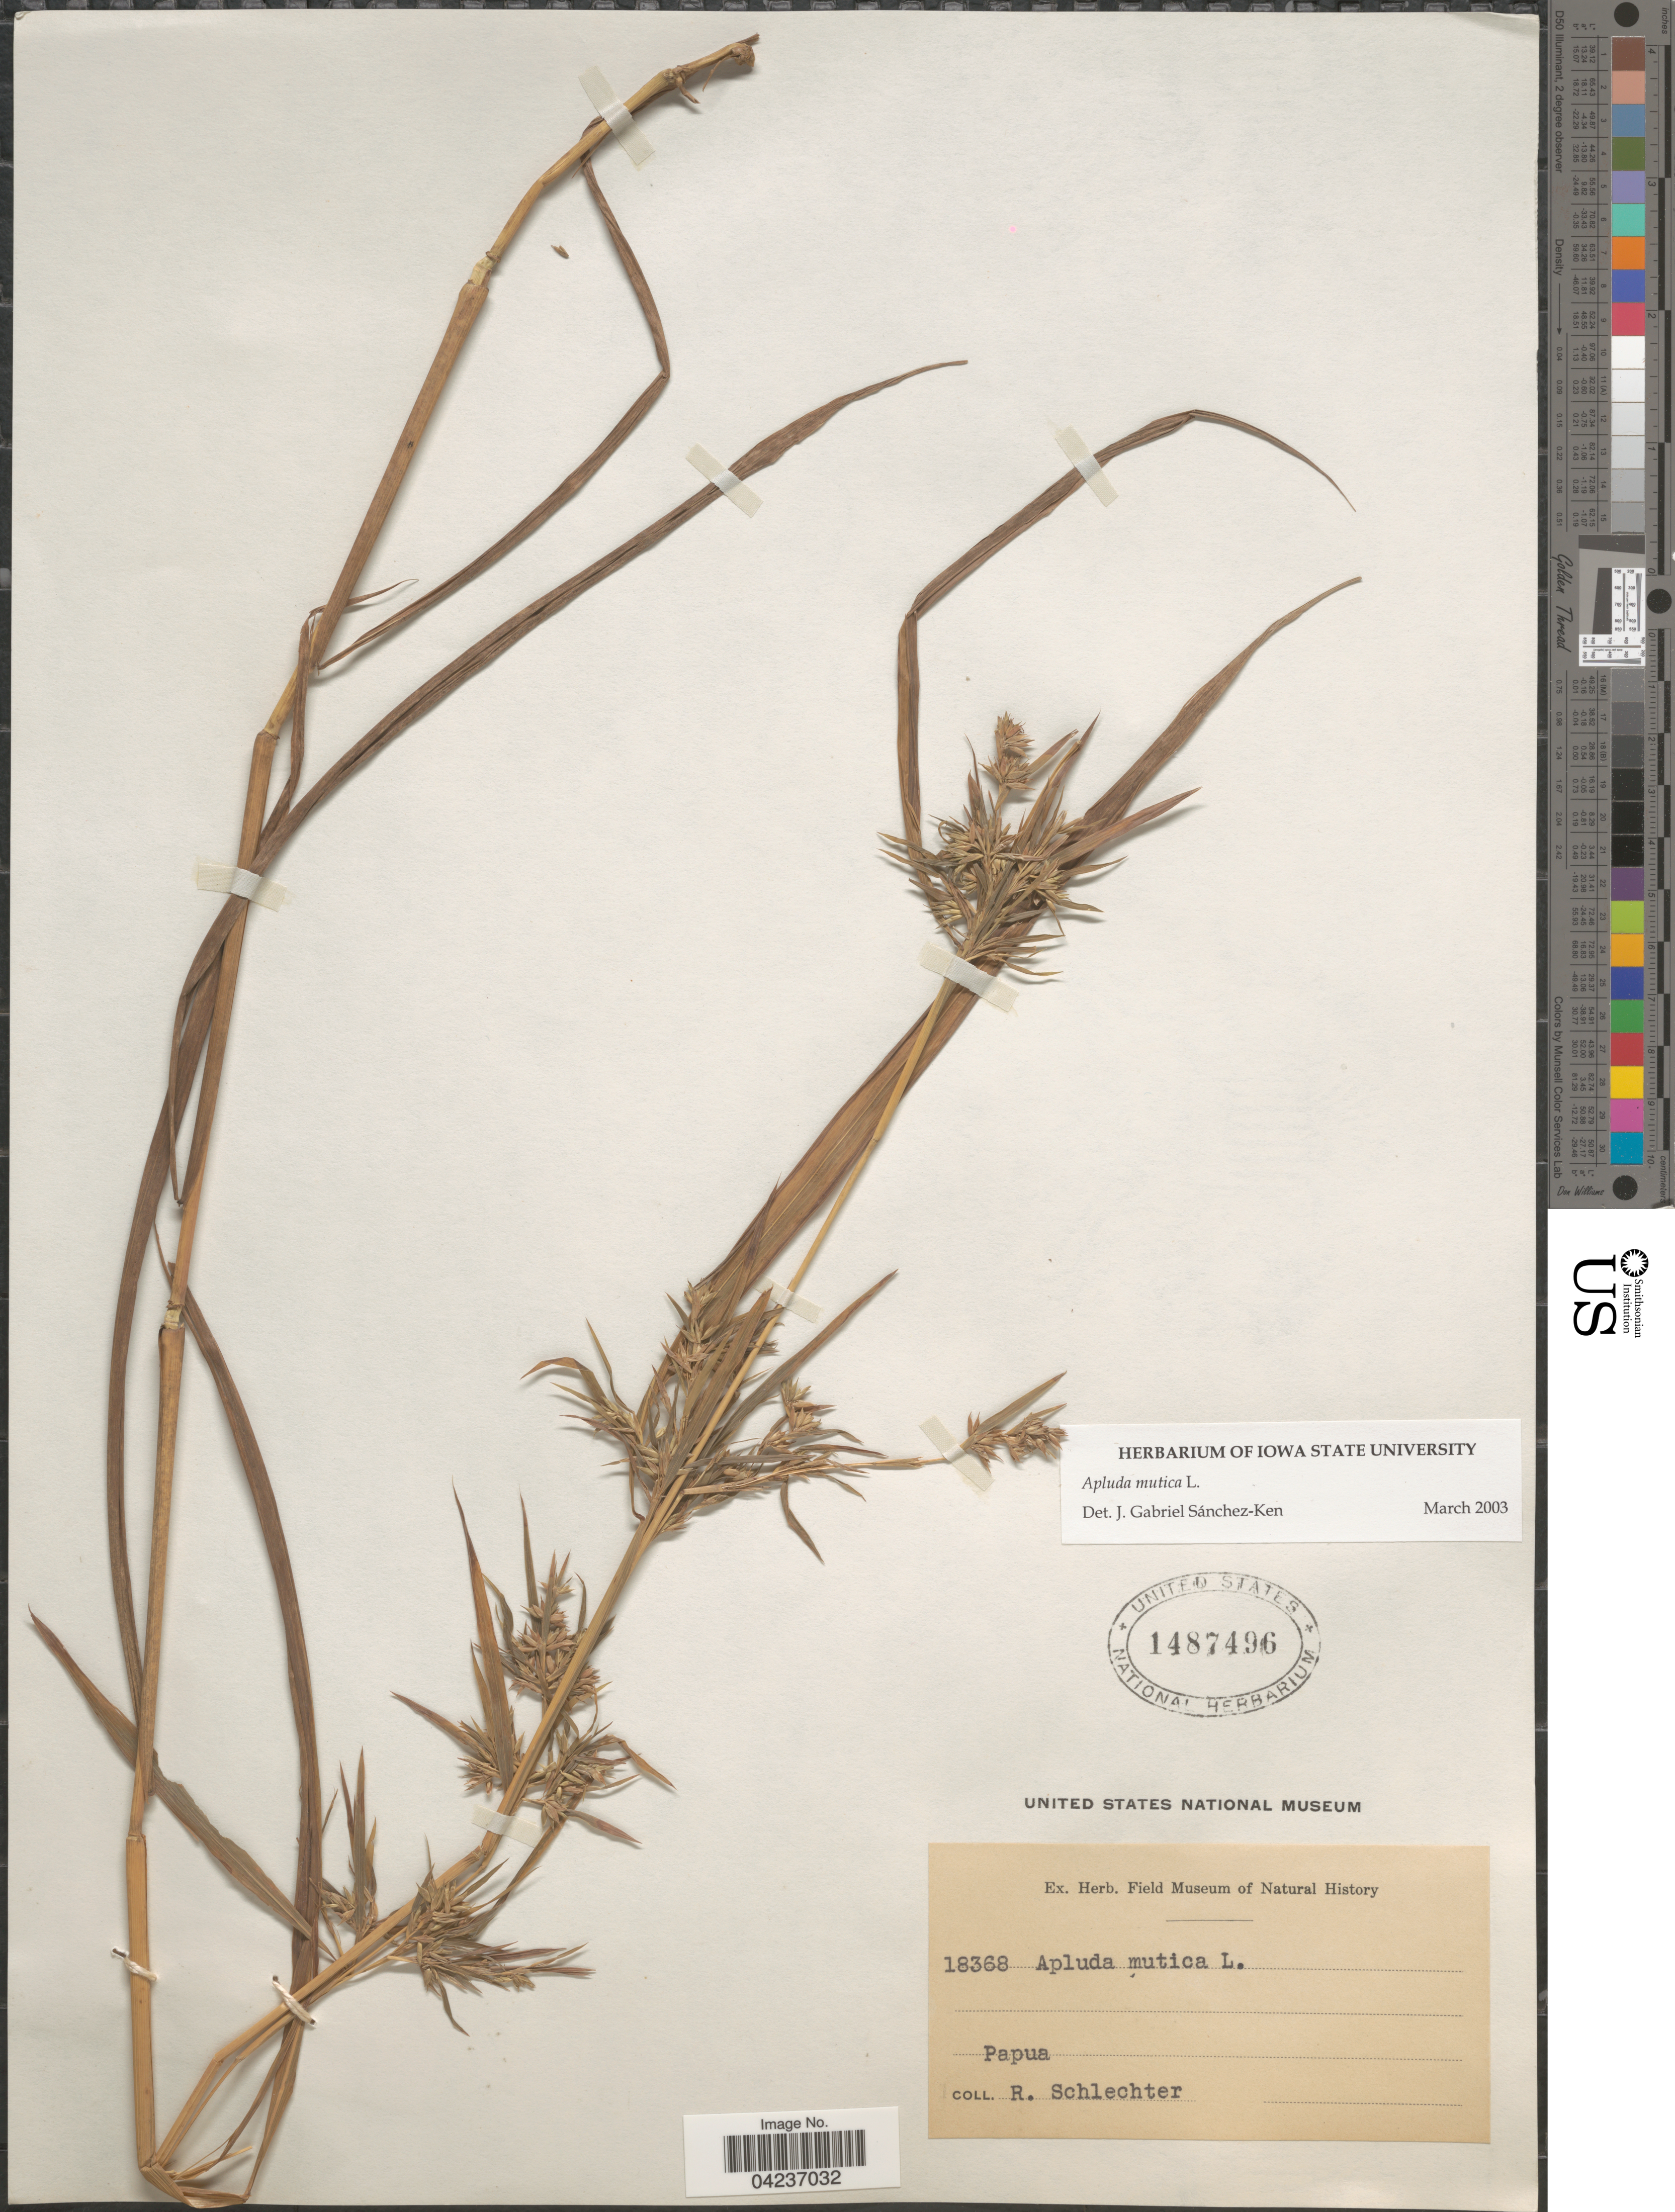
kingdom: Plantae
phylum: Tracheophyta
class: Liliopsida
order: Poales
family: Poaceae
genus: Apluda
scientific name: Apluda mutica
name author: L.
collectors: R. Schlechter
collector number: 18368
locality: Papua.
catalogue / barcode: US 1487496